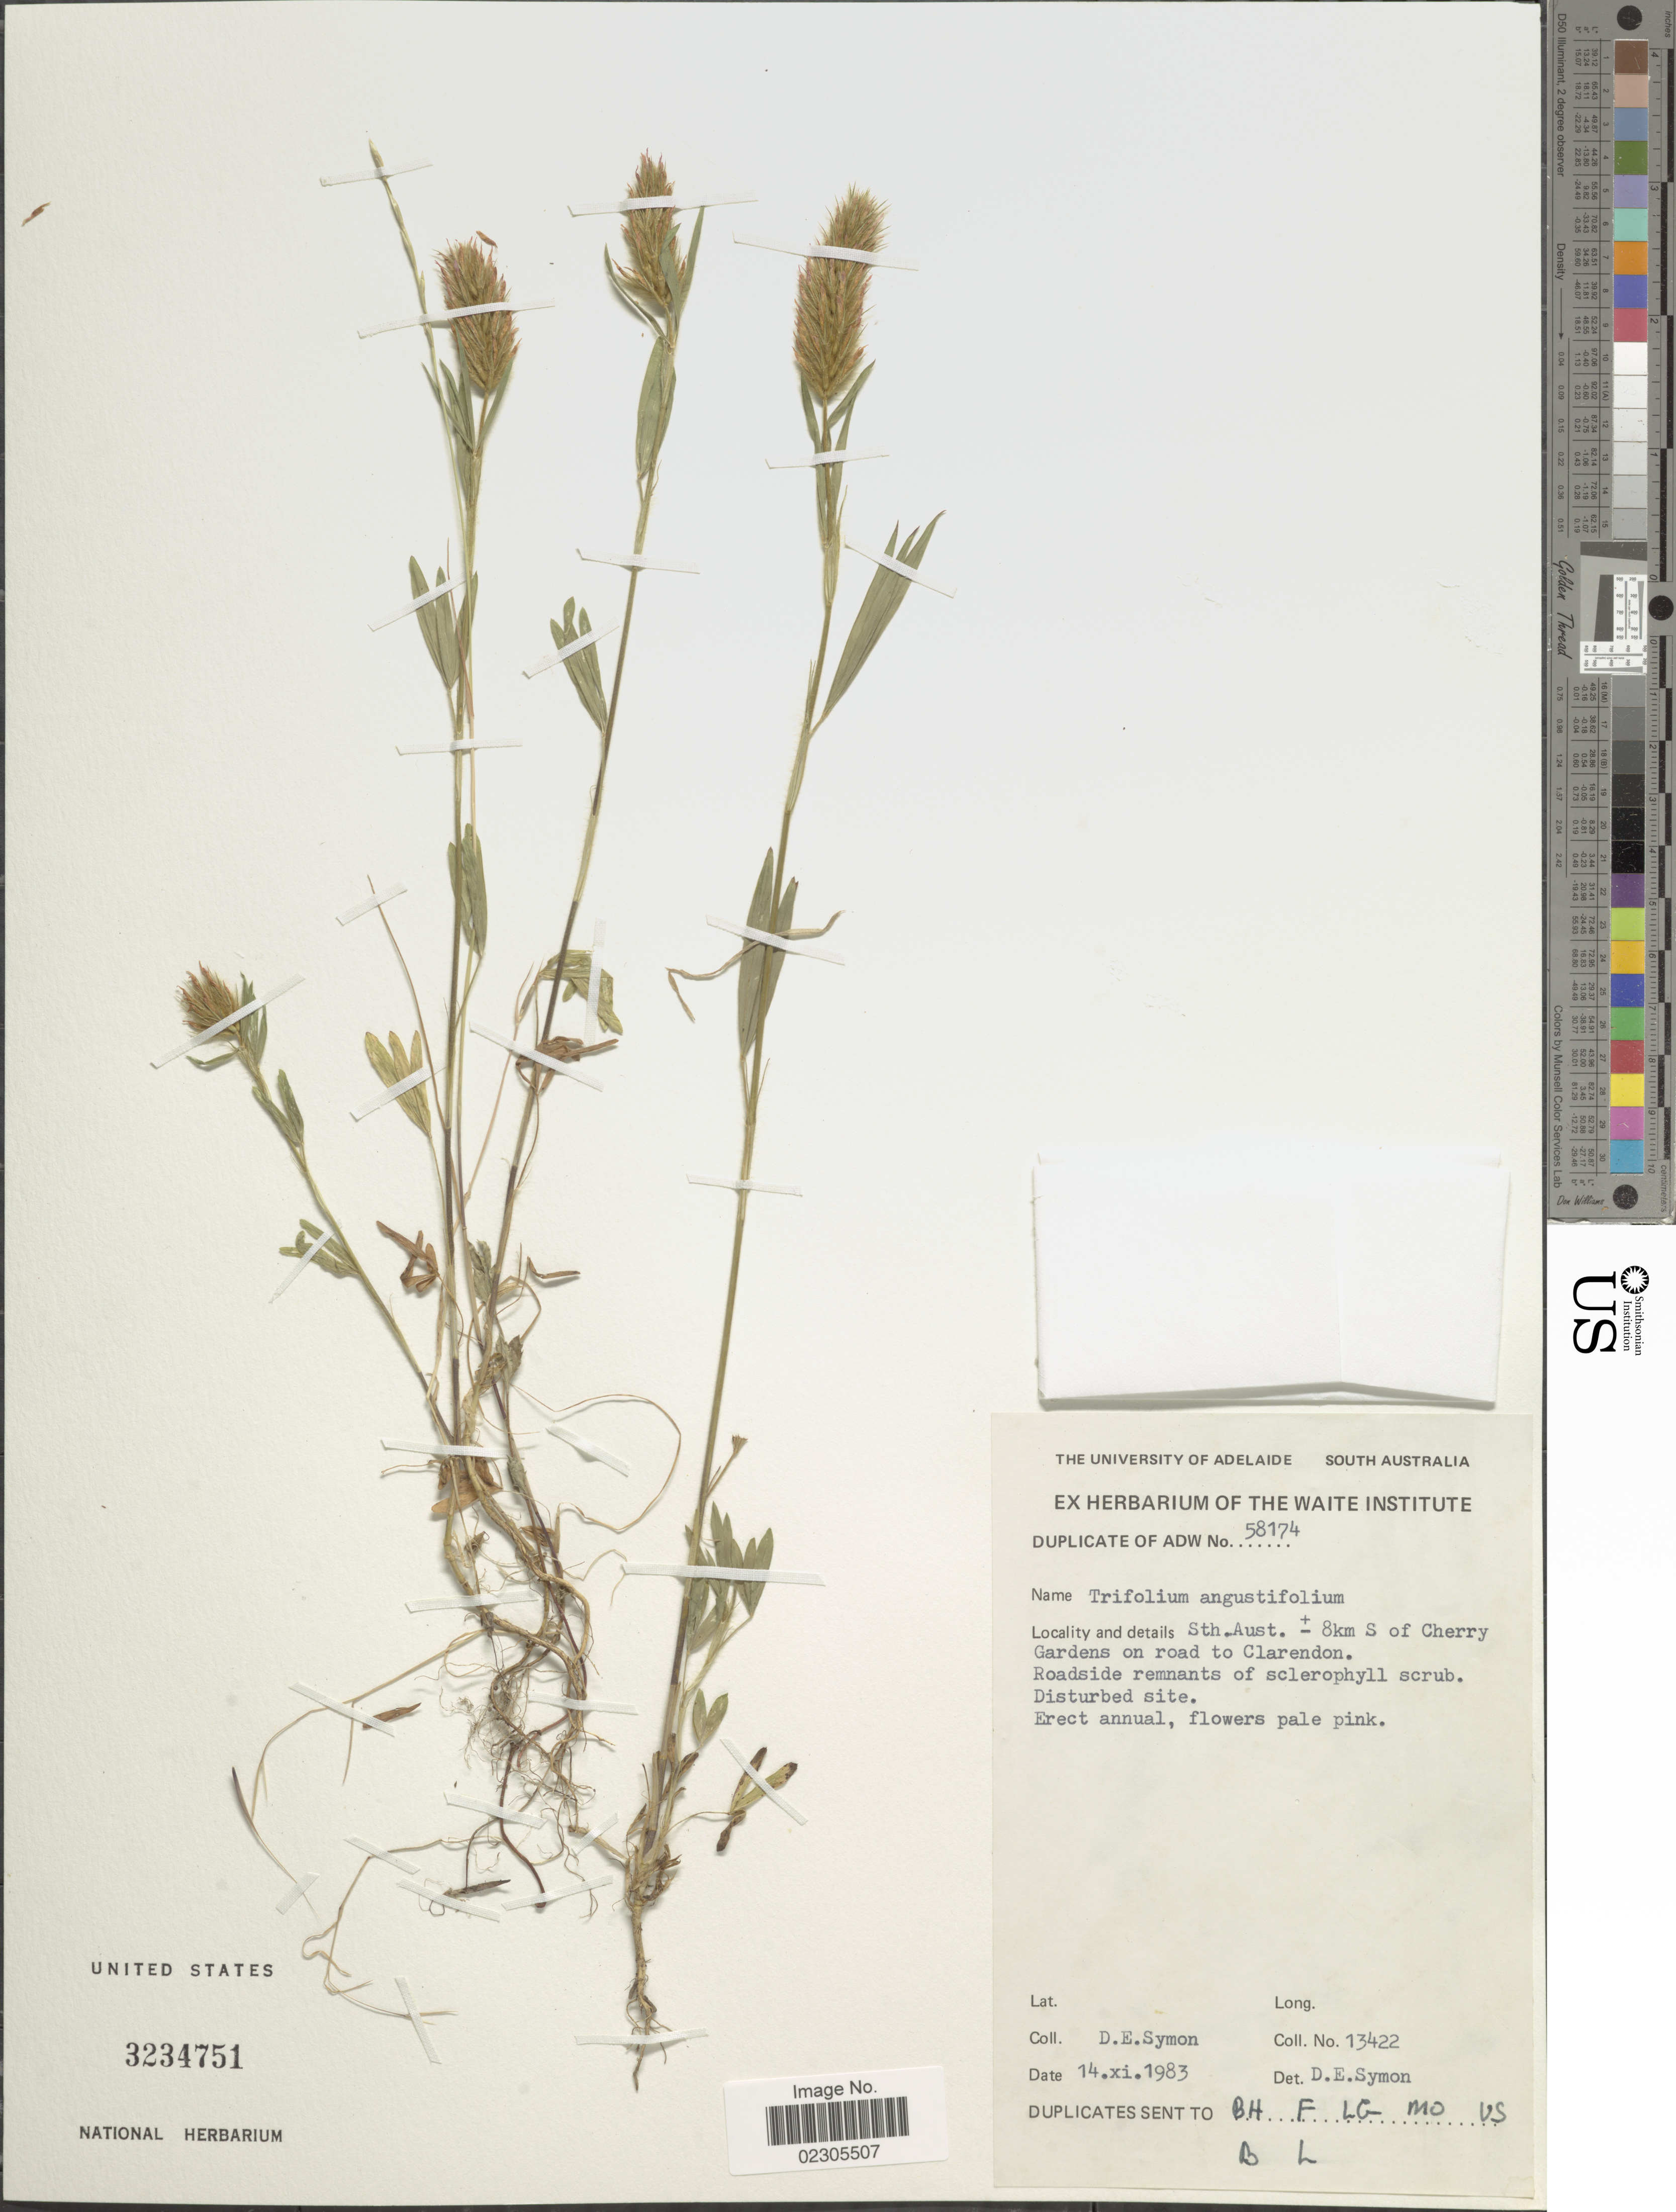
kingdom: Plantae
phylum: Tracheophyta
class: Magnoliopsida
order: Fabales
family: Fabaceae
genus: Trifolium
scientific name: Trifolium angustifolium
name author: L.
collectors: D. Symon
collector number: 13422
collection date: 1983-11-14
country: Australia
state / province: South Australia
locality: ± 8 km S of Cherry Gardens on road to Clarendon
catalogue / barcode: US 3234751